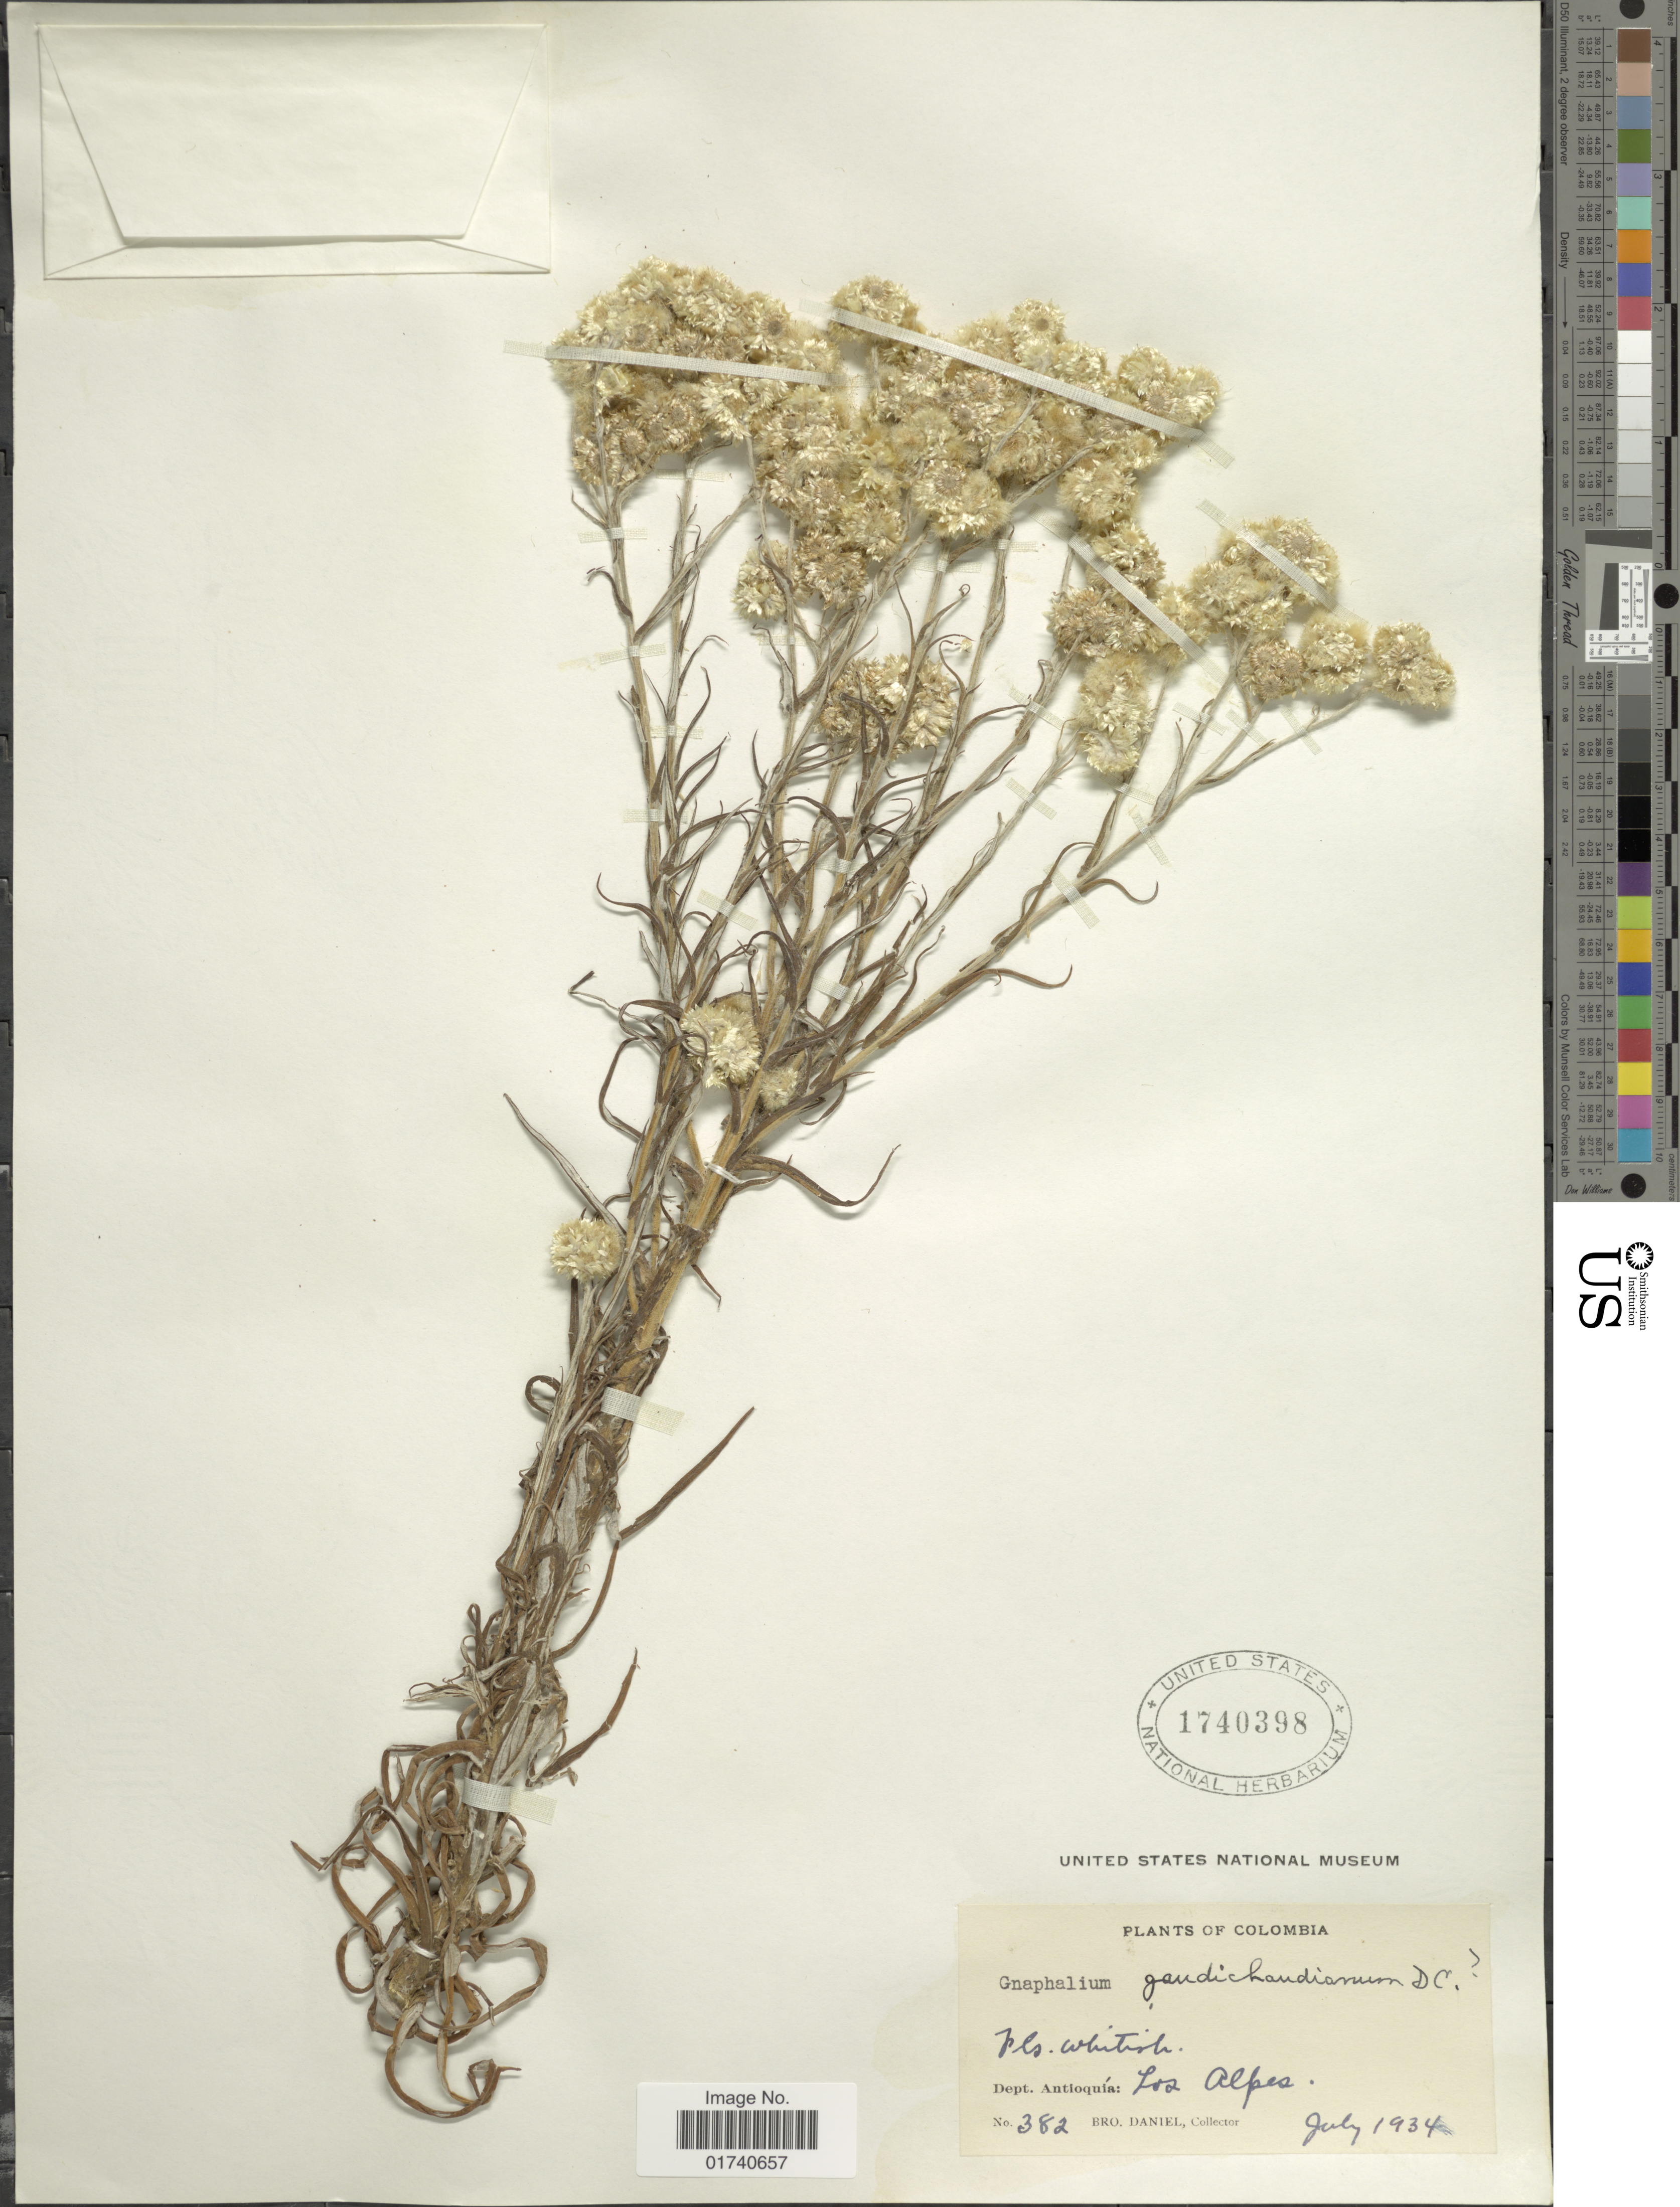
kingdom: Plantae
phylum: Tracheophyta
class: Magnoliopsida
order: Asterales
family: Asteraceae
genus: Pseudognaphalium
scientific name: Pseudognaphalium viscosum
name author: (Kunth) Anderb.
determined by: Nesom, Guy L.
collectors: Bro. Daniel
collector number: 382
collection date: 1934-07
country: Colombia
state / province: Antioquia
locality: Dept. Antioquia: Los Alpes.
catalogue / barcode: US 1740398